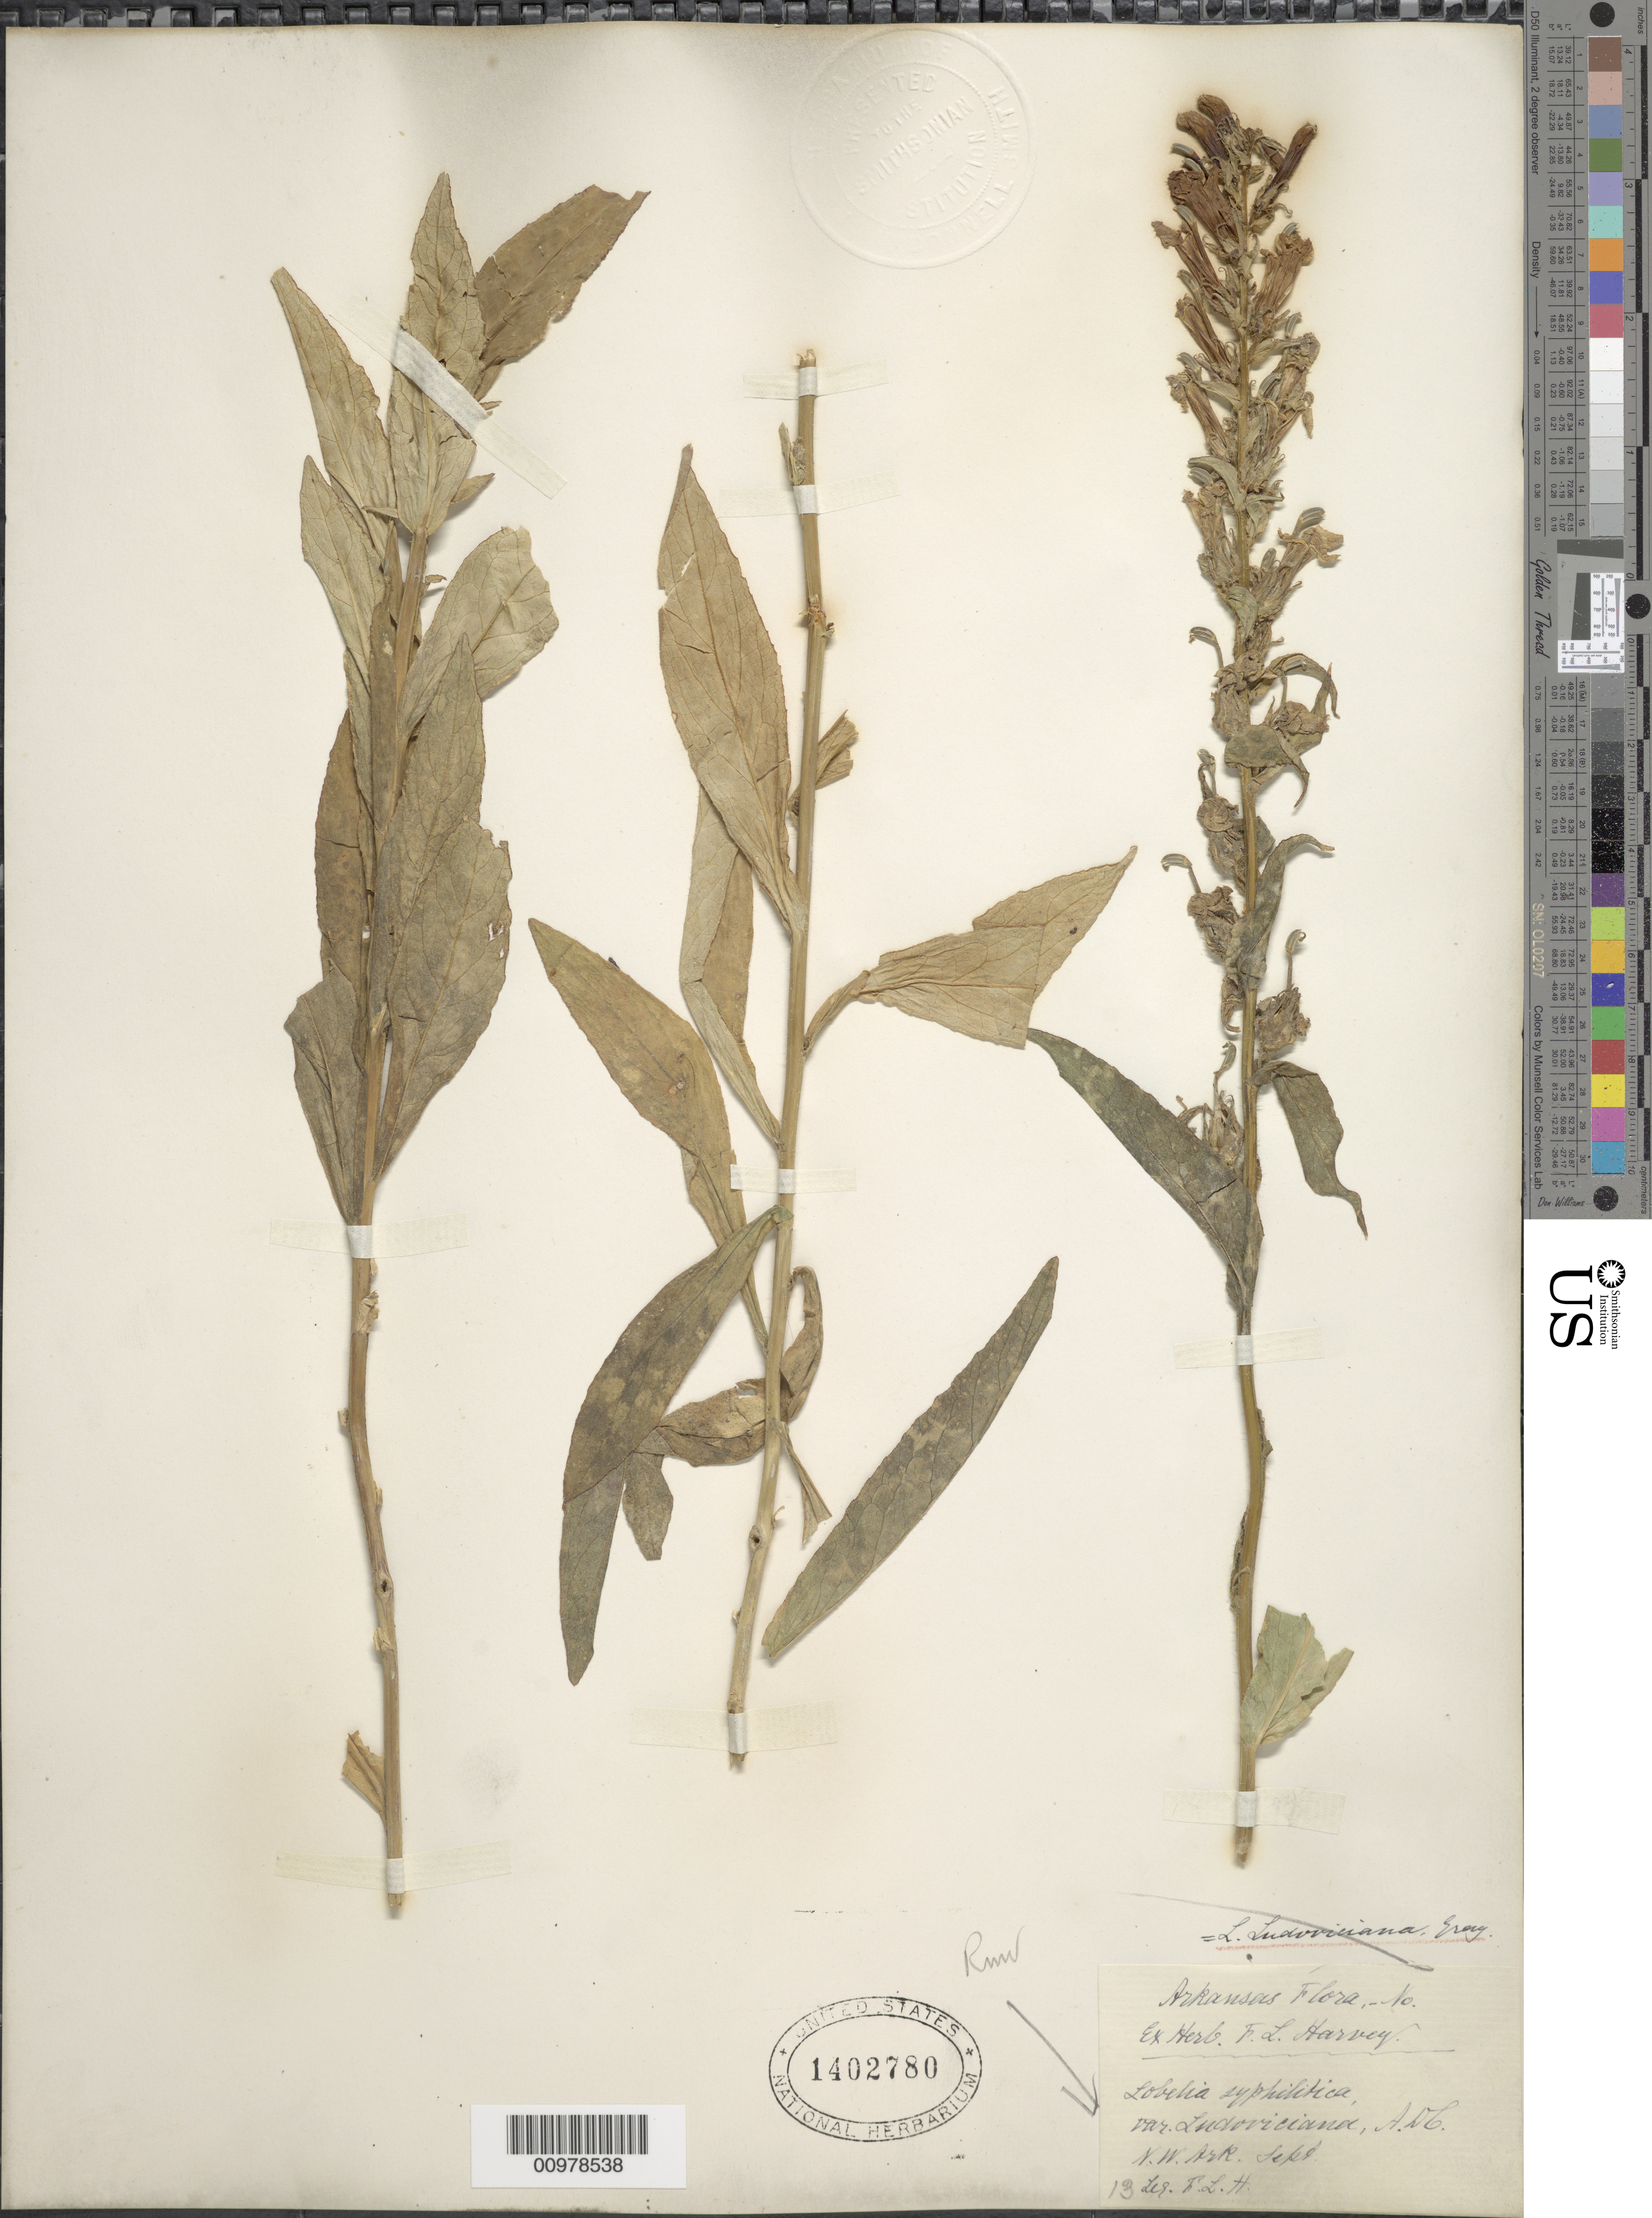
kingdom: Plantae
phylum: Tracheophyta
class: Magnoliopsida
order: Asterales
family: Campanulaceae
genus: Lobelia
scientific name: Lobelia siphilitica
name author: L.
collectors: F. L. Harvey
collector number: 13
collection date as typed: Sept.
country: United States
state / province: Arkansas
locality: N.W. Arkansas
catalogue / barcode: US 1402780